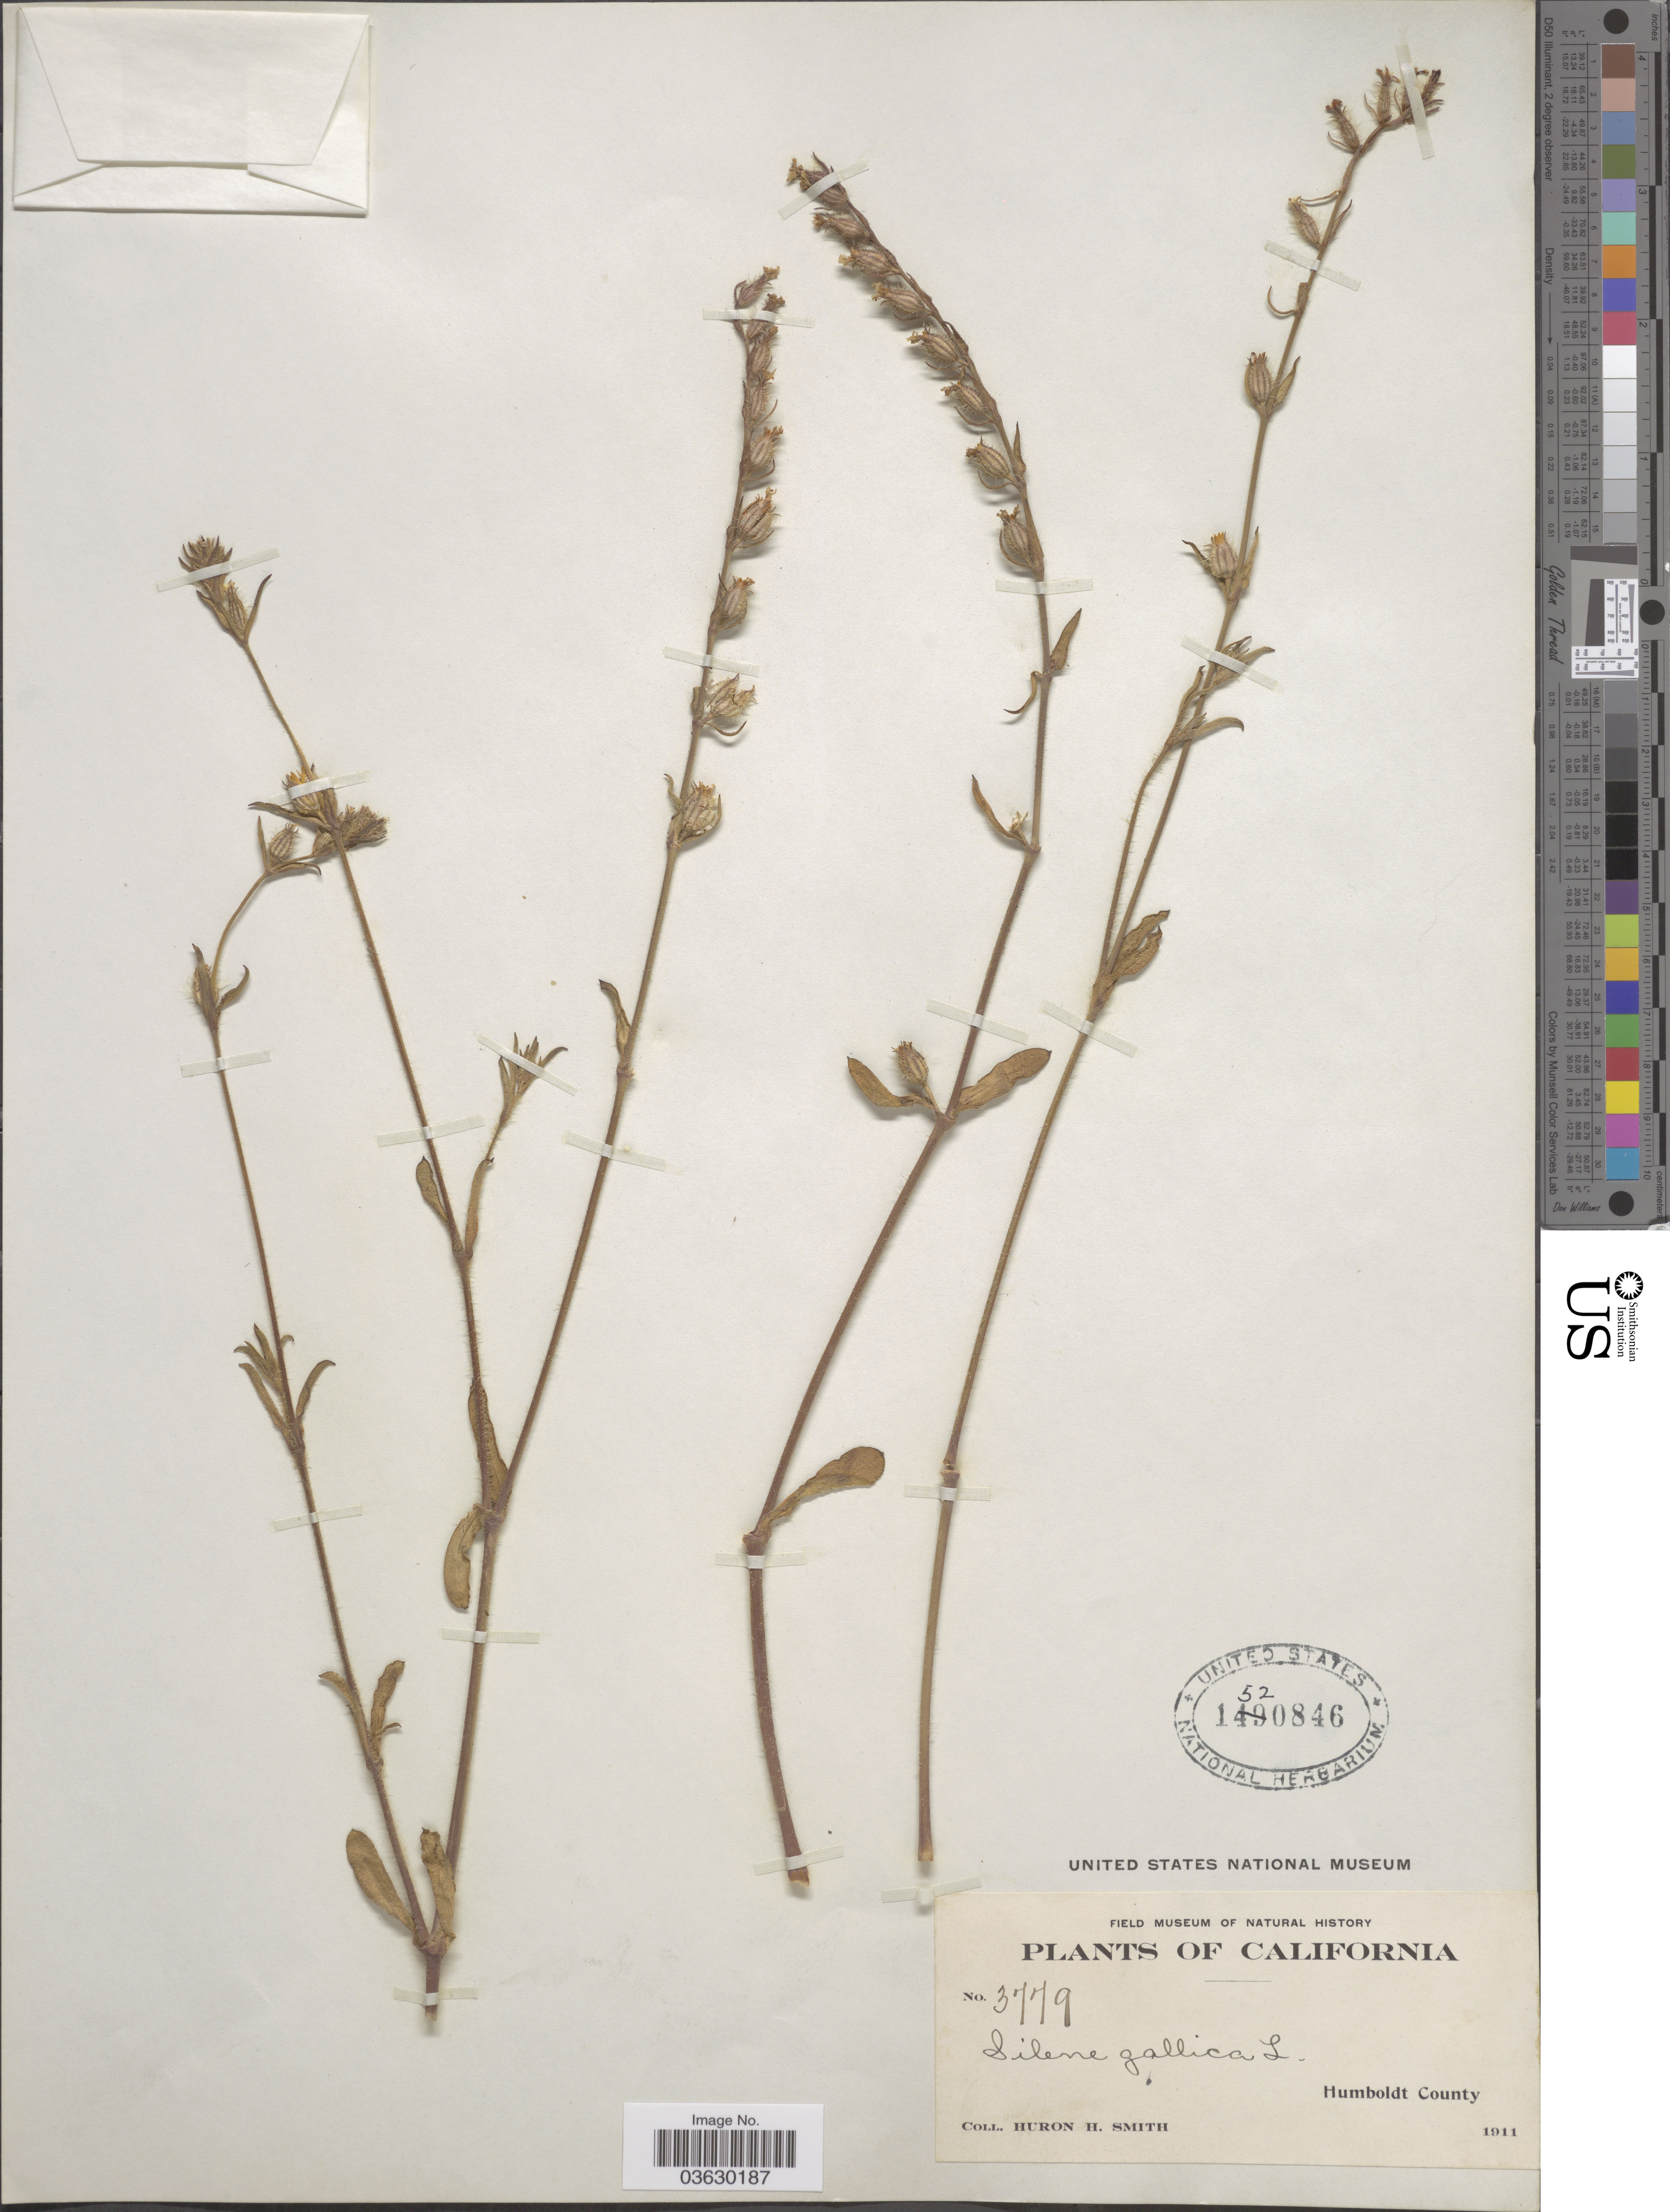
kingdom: Plantae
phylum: Tracheophyta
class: Magnoliopsida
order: Caryophyllales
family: Caryophyllaceae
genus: Silene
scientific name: Silene gallica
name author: L.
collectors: Huron H. Smith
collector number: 3779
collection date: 1911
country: United States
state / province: California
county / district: Humboldt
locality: Humboldt County.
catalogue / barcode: US 1520846